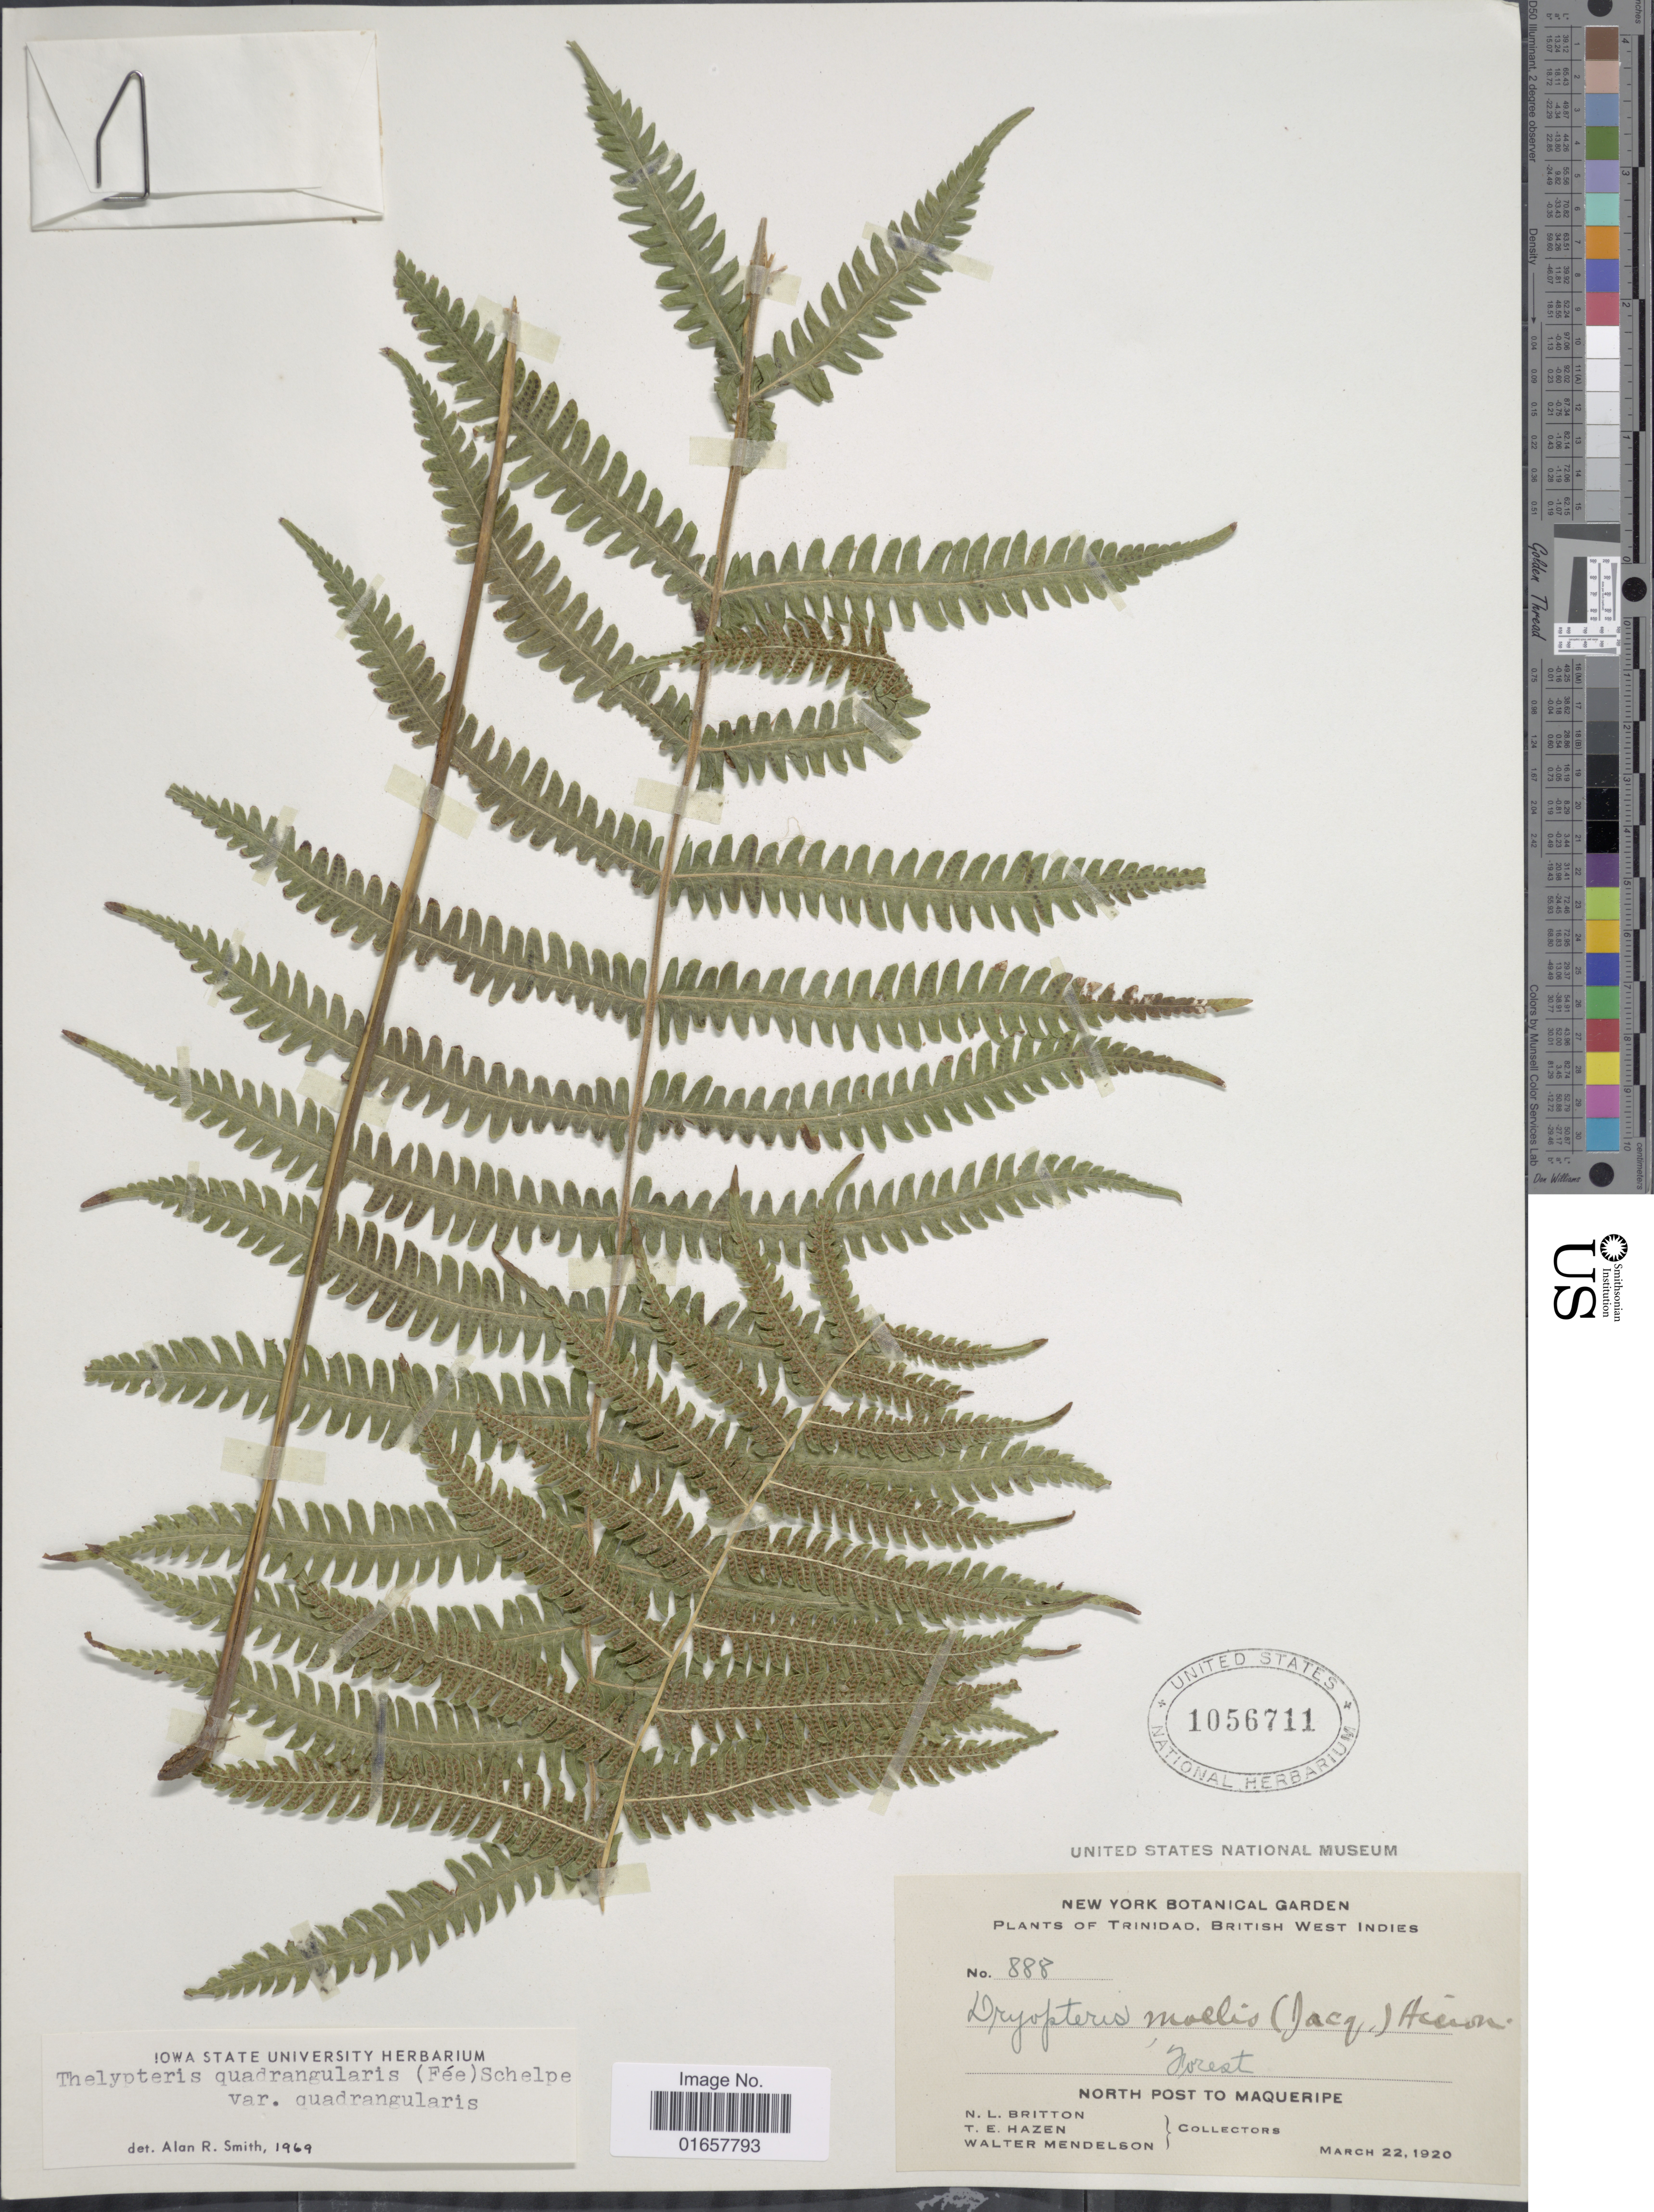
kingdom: Plantae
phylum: Tracheophyta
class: Polypodiopsida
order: Polypodiales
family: Thelypteridaceae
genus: Christella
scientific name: Christella hispidula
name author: (Decne.) Holttum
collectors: N. Britton, T. E. Hazen & W. Mendelson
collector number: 888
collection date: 1920-03-22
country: Trinidad and Tobago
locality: Trinidad, British West Indies, Forest, North Post of Maqueripe.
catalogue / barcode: US 1056711